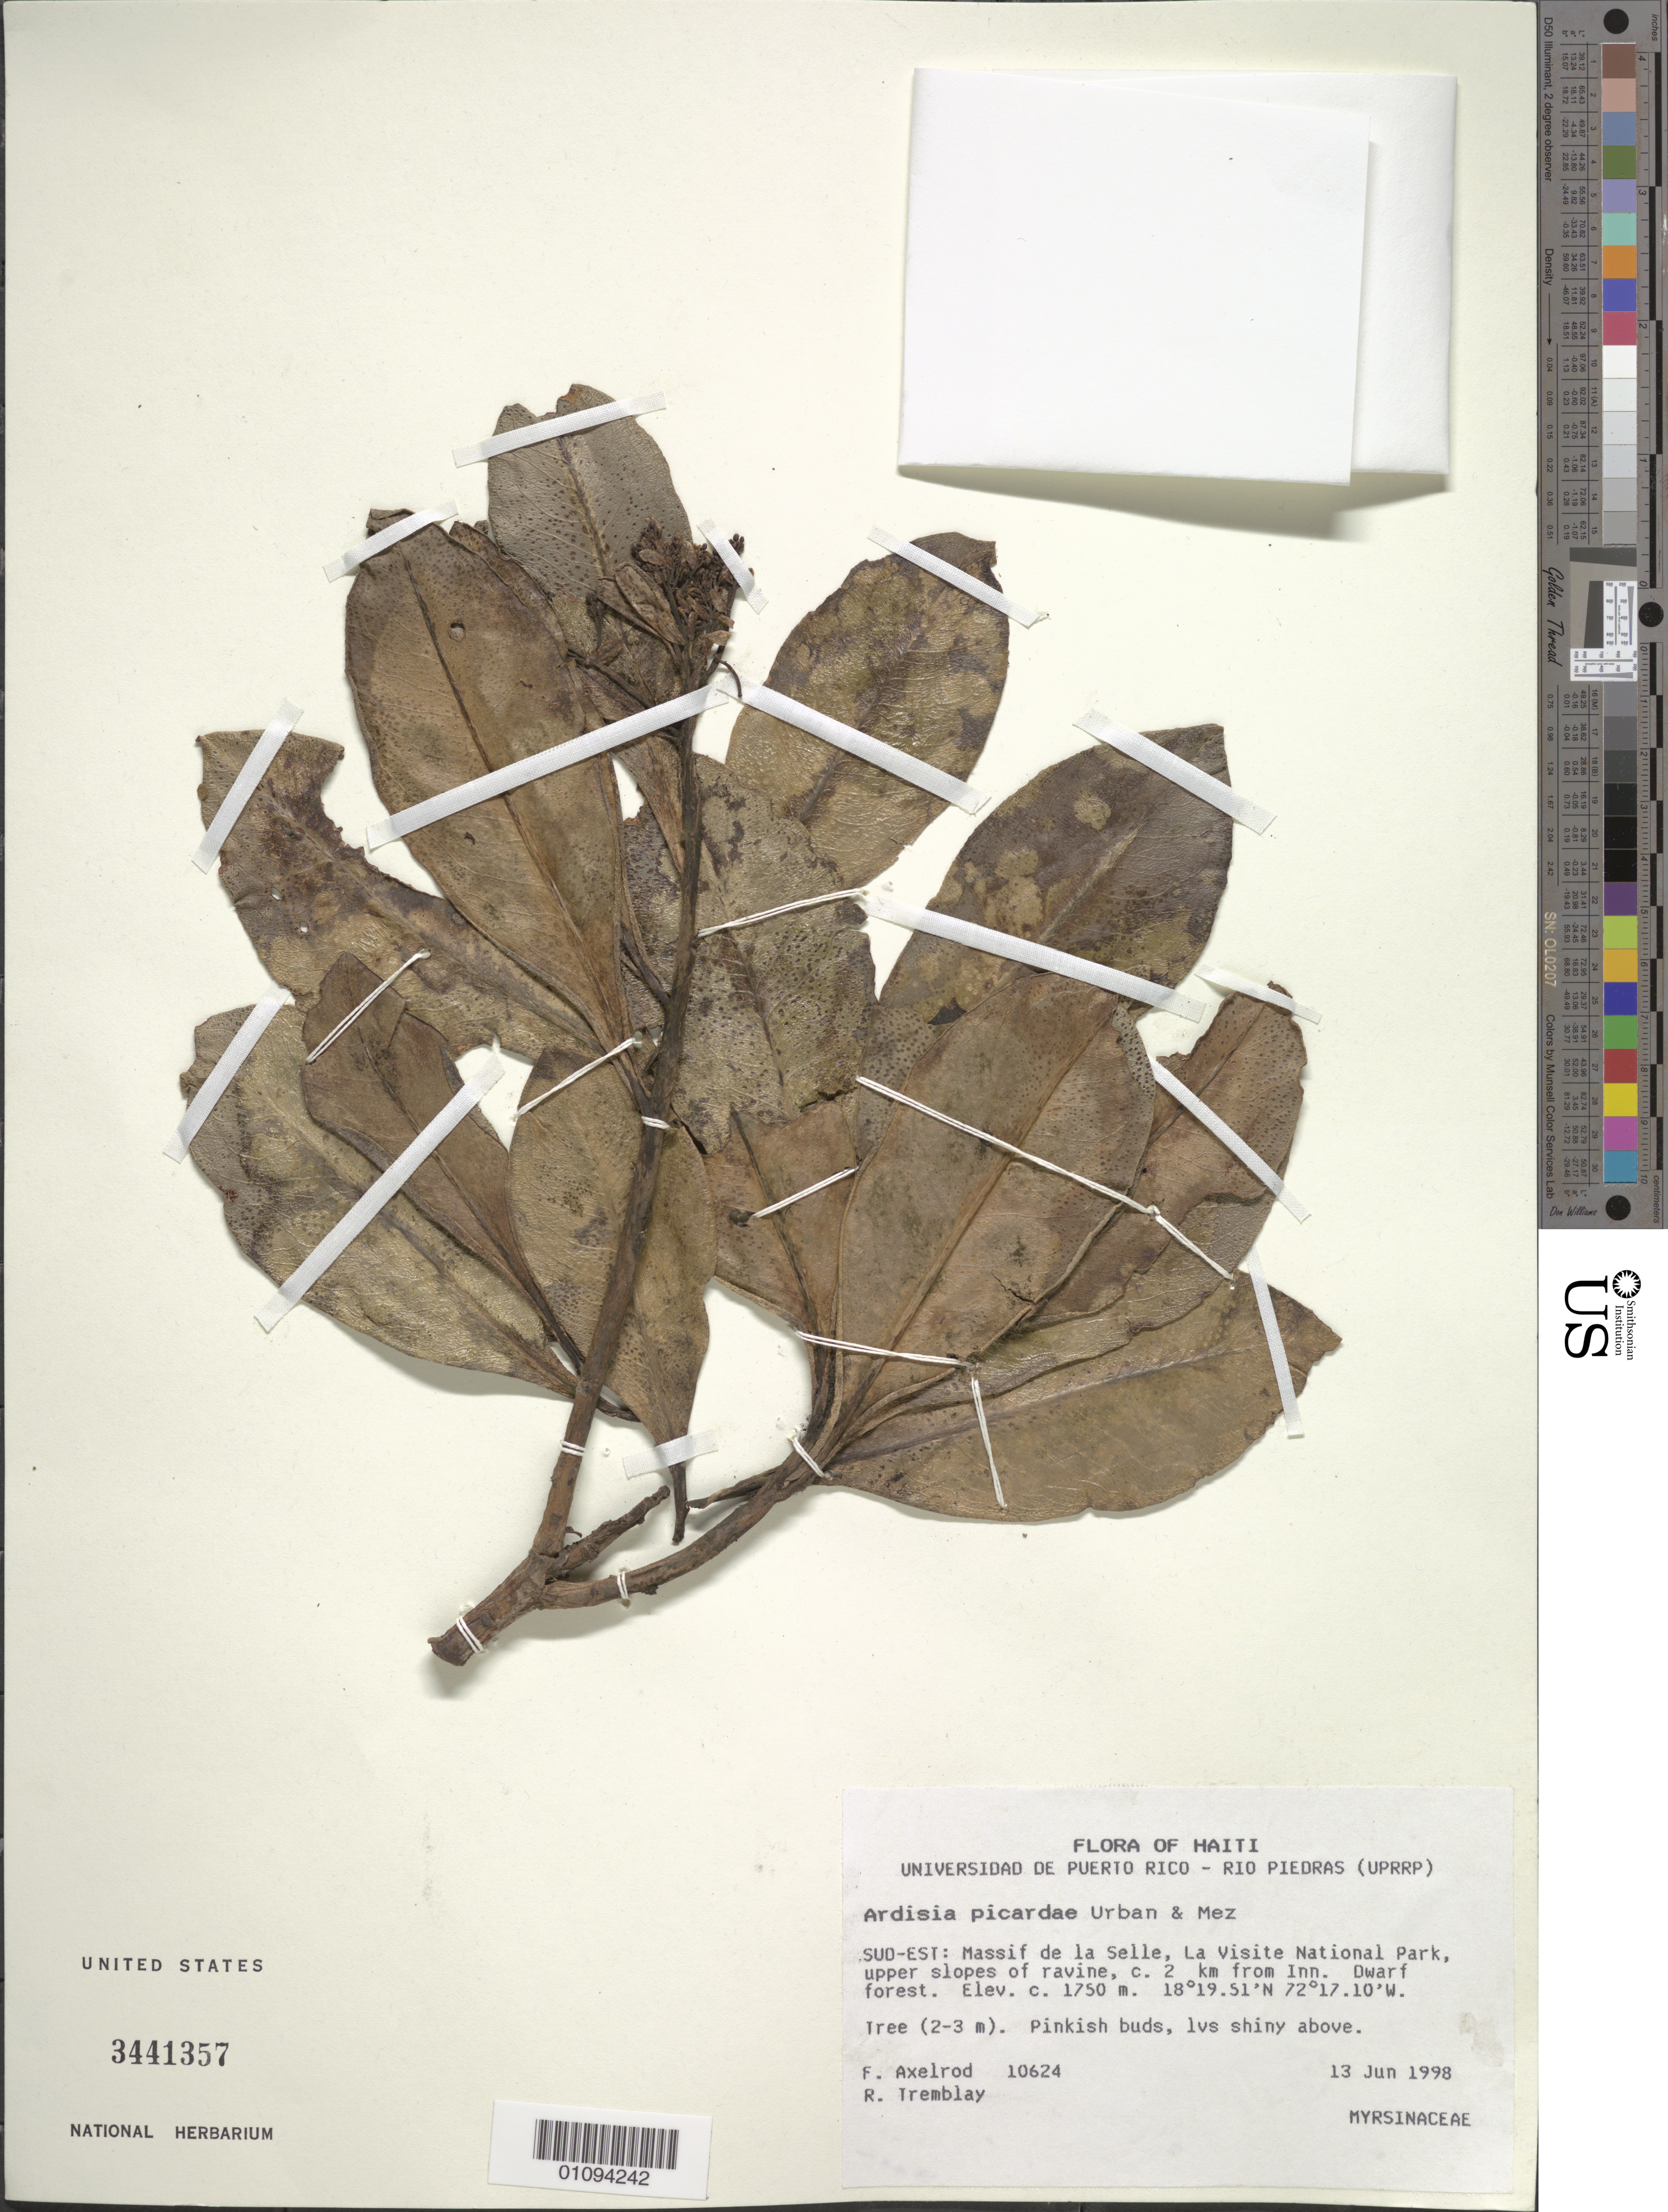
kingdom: Plantae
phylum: Tracheophyta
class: Magnoliopsida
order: Ericales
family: Primulaceae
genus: Ardisia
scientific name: Ardisia picardae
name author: Urb.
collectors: D. Awa & R. L. Tremblay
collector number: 10624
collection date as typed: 13 Jun 1998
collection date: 1998-06-13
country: Haiti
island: Hispaniola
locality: SE, Massif de la Selle, La Visite National Park, Dwarf forest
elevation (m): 1750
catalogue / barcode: US 3441357